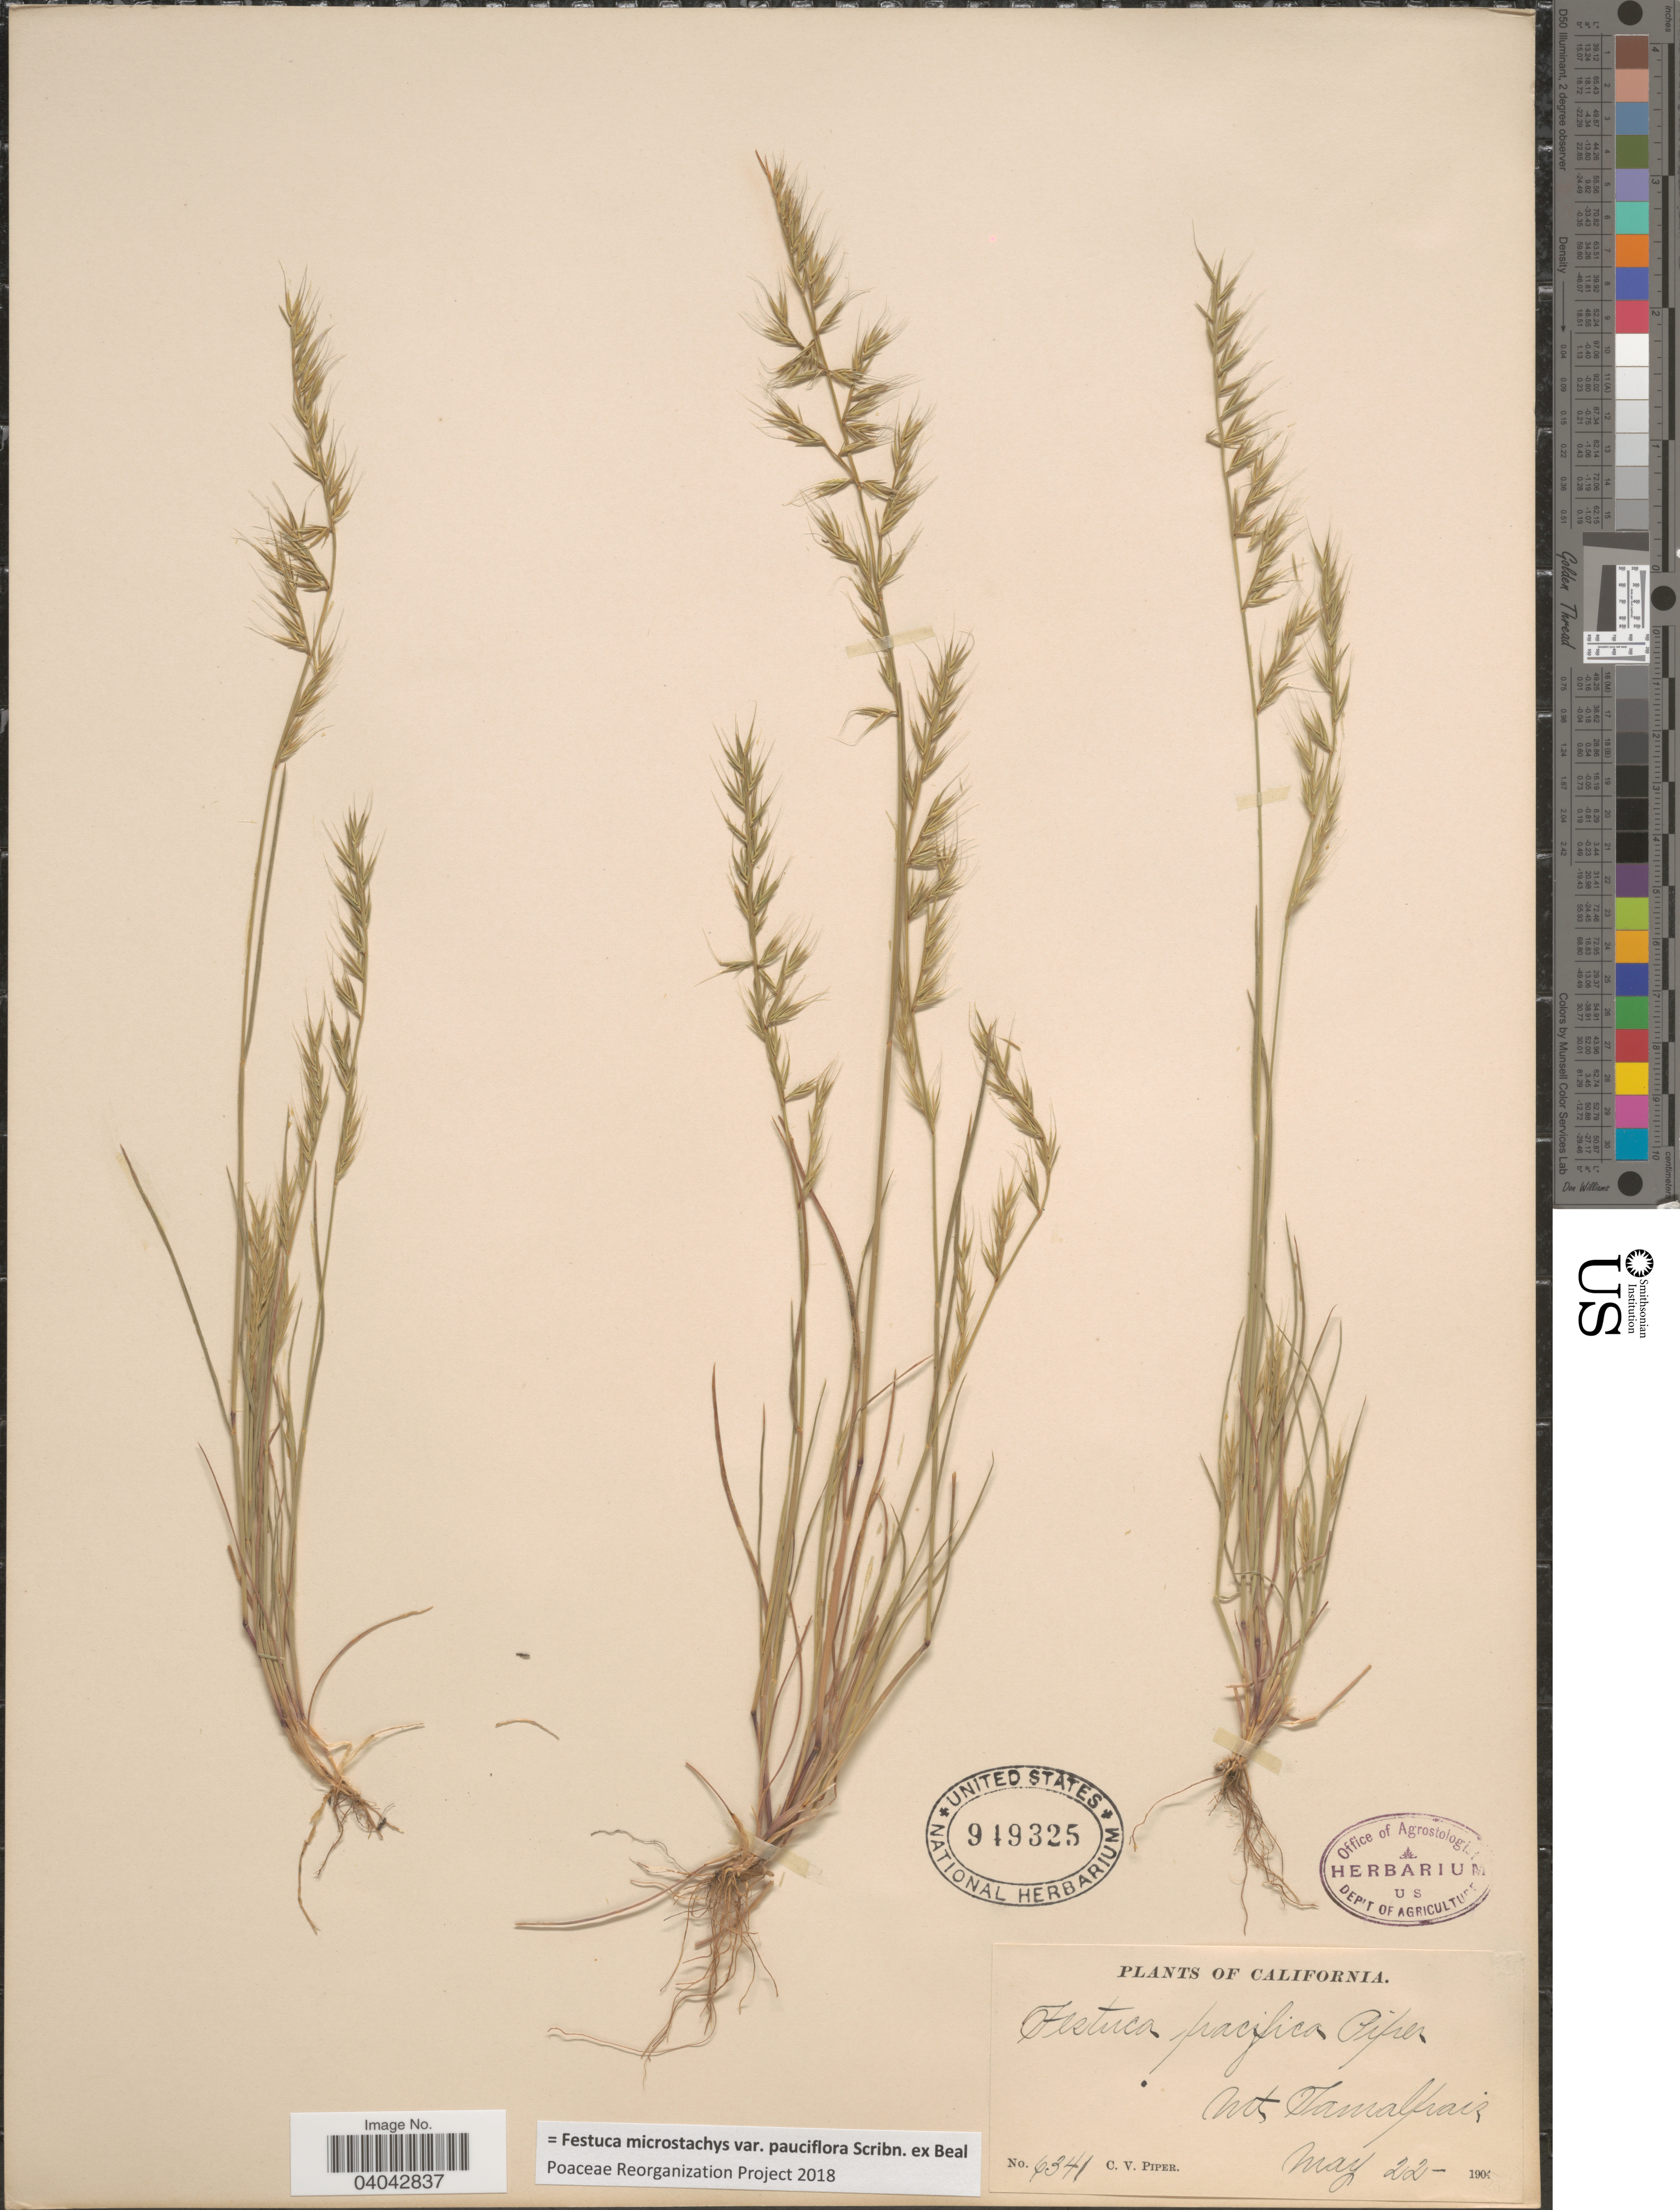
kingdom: Plantae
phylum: Tracheophyta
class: Liliopsida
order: Poales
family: Poaceae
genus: Festuca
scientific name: Festuca microstachys var. pauciflora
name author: Scribn. ex W.J. Beal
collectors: C. V. Piper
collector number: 6341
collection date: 1904-05-22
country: United States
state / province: California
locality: Mt. Tamalpais.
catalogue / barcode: US 949325